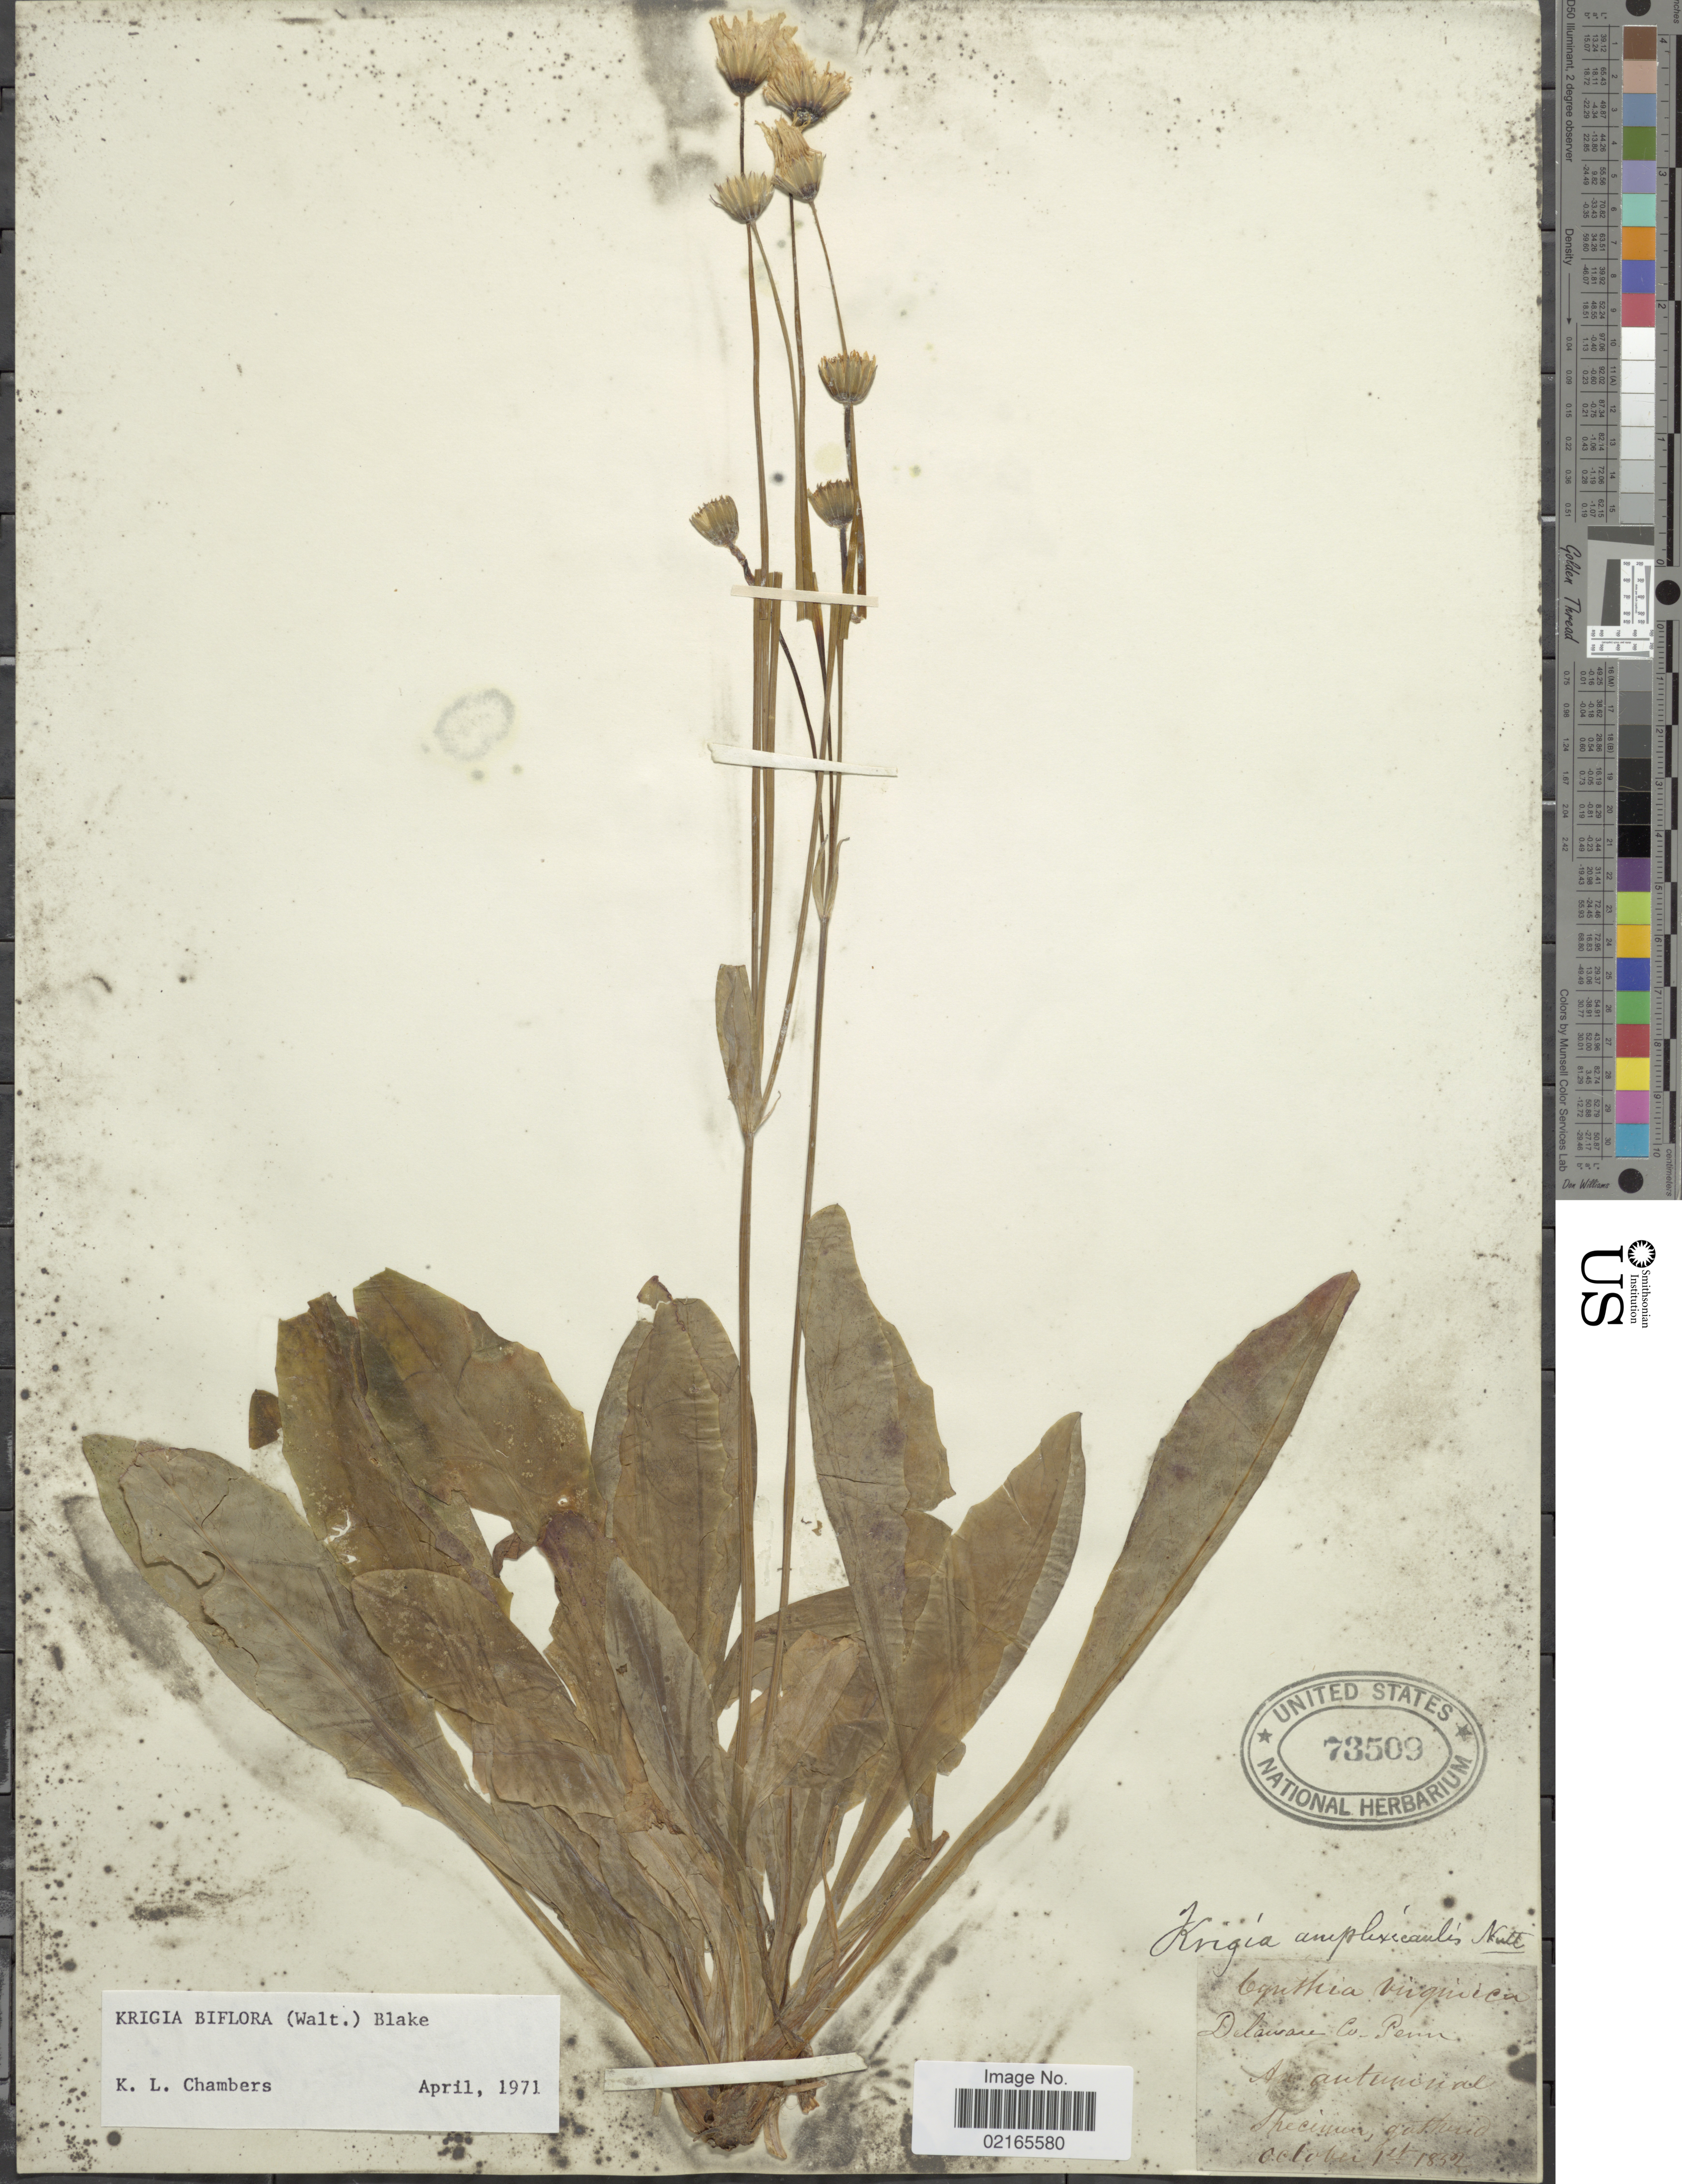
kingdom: Plantae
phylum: Tracheophyta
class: Magnoliopsida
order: Asterales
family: Asteraceae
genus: Krigia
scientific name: Krigia biflora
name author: (Walter) S.F. Blake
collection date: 1832-10-01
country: United States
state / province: Pennsylvania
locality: Delaware Co.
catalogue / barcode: US 73509